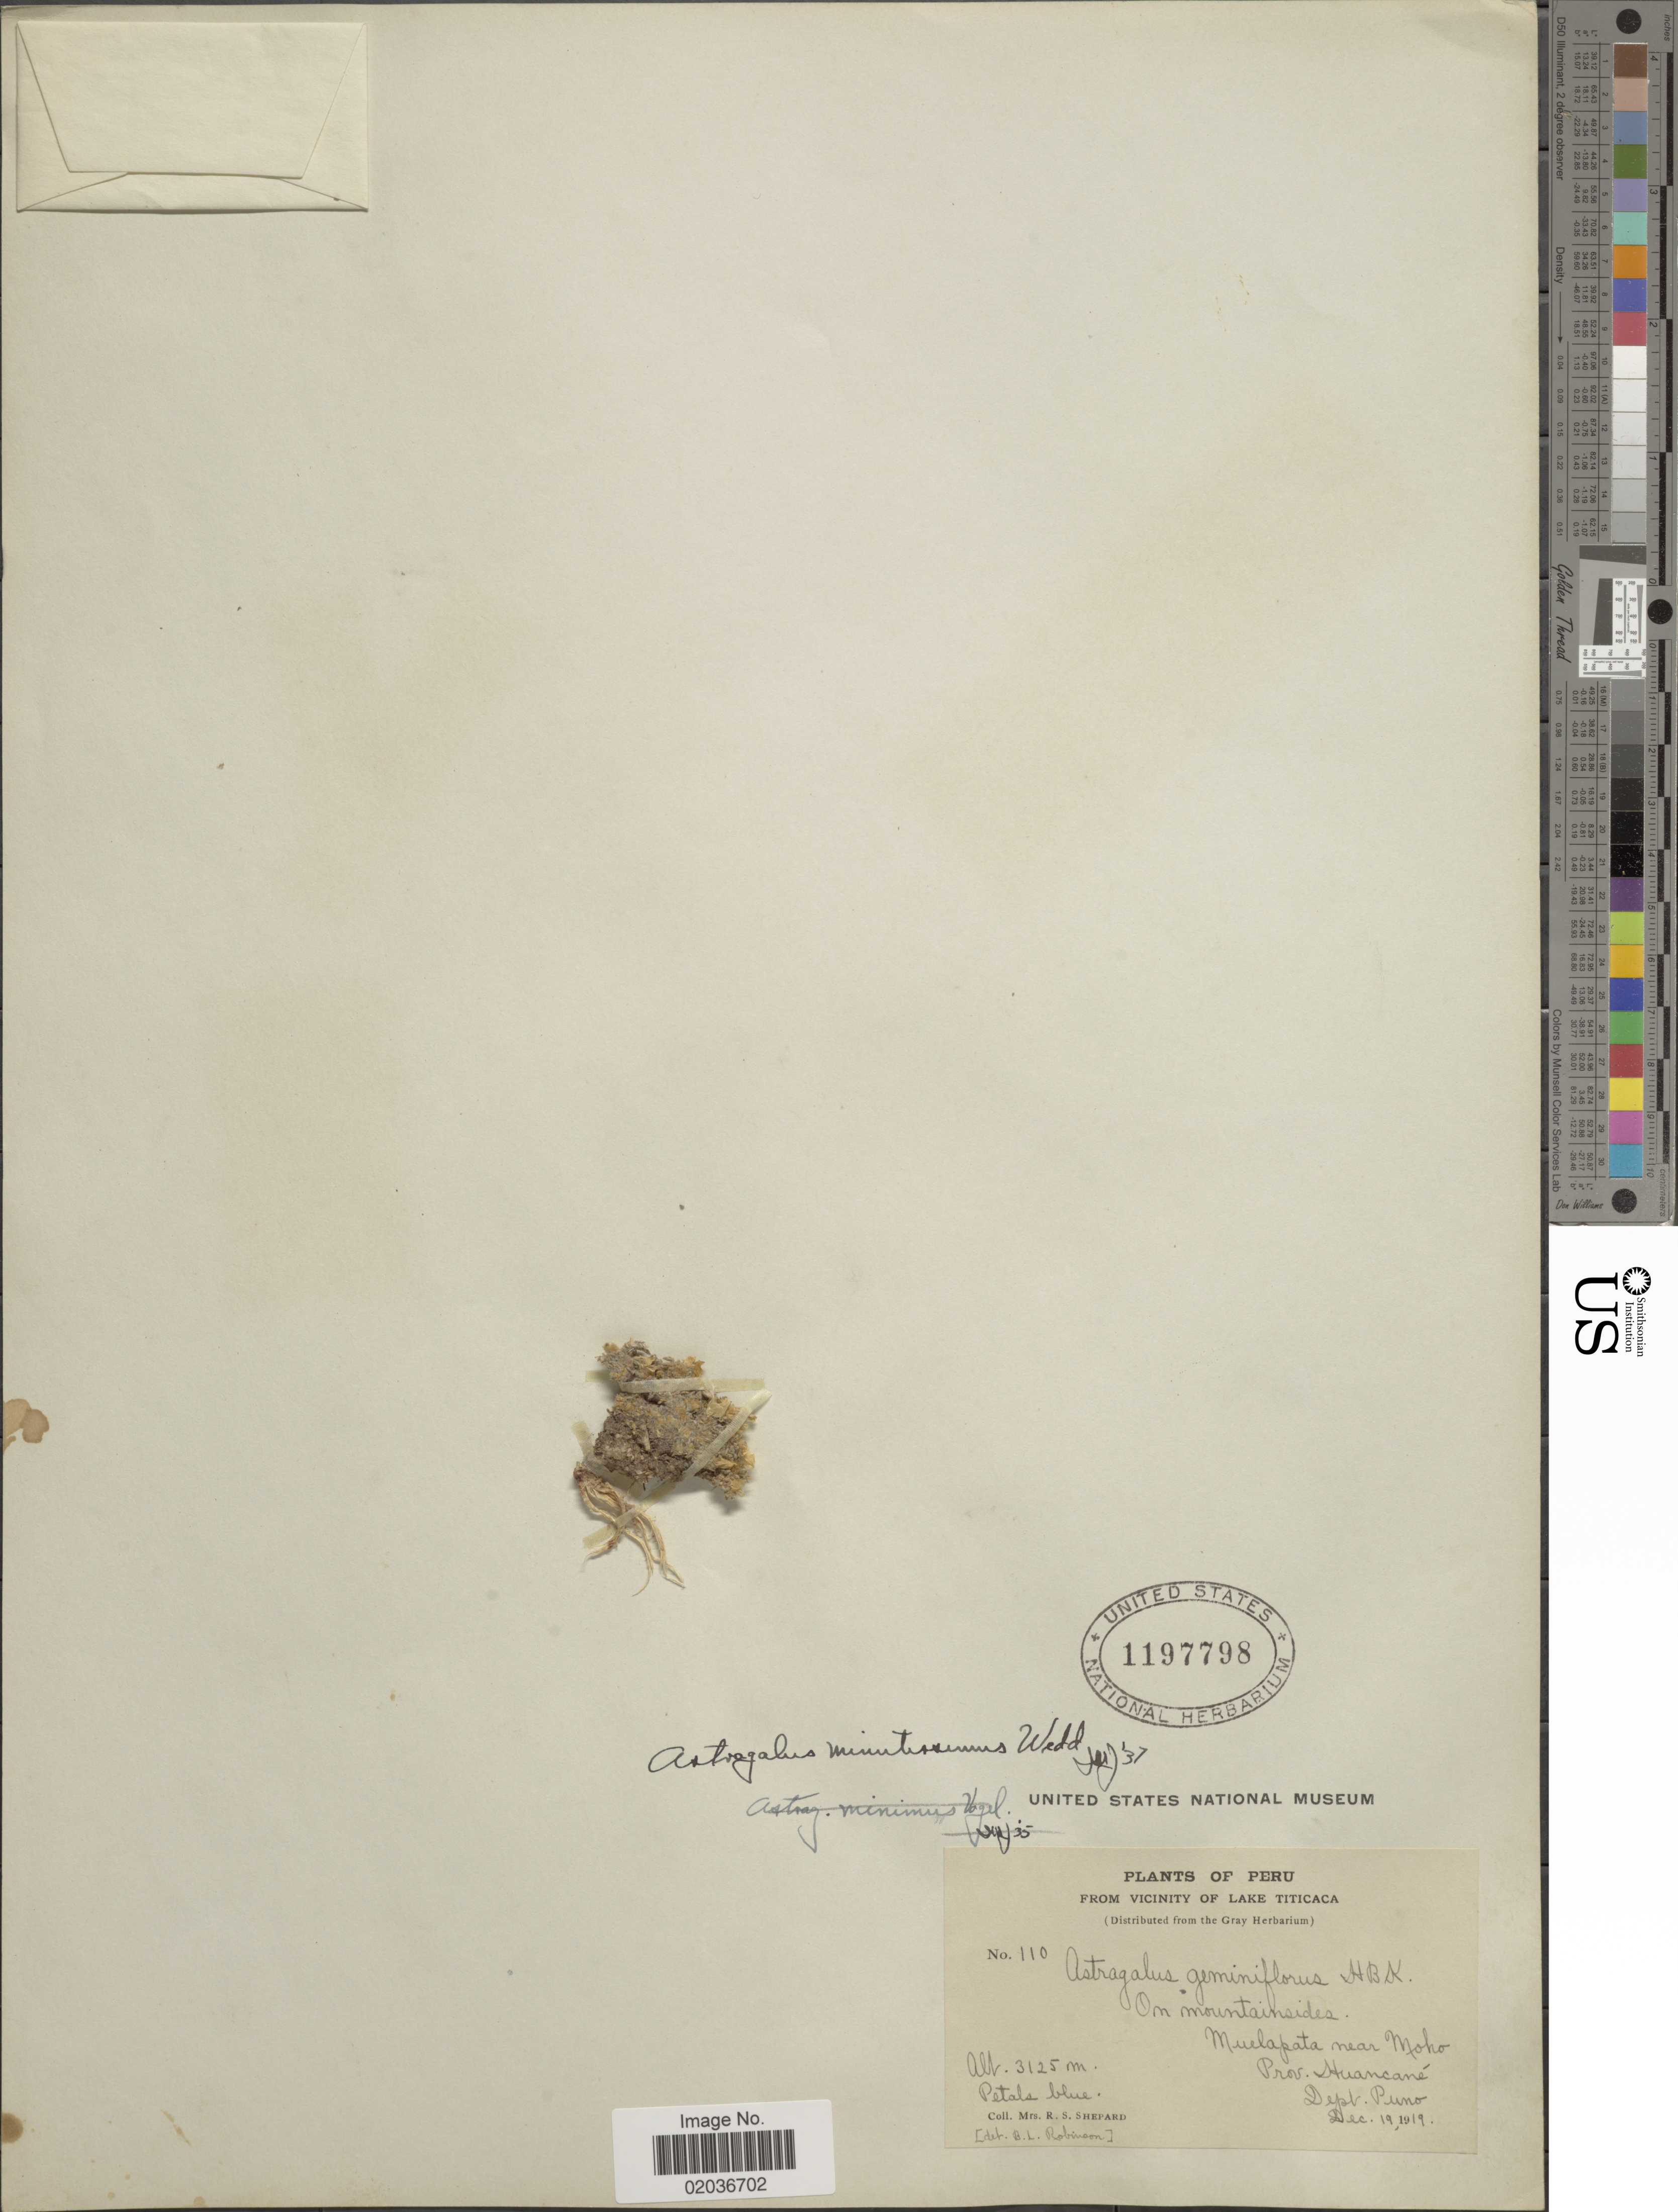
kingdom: Plantae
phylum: Tracheophyta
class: Magnoliopsida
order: Fabales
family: Fabaceae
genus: Astragalus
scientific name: Astragalus minutissimus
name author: Wedd.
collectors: R. Shepard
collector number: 110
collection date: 1919-12-19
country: Peru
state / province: Puno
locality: From Vicinity of Lake Titicaca, On mountainsides, Muelapata near Moho Prov. Huancané, Dept. Puno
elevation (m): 3125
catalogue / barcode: US 1197798